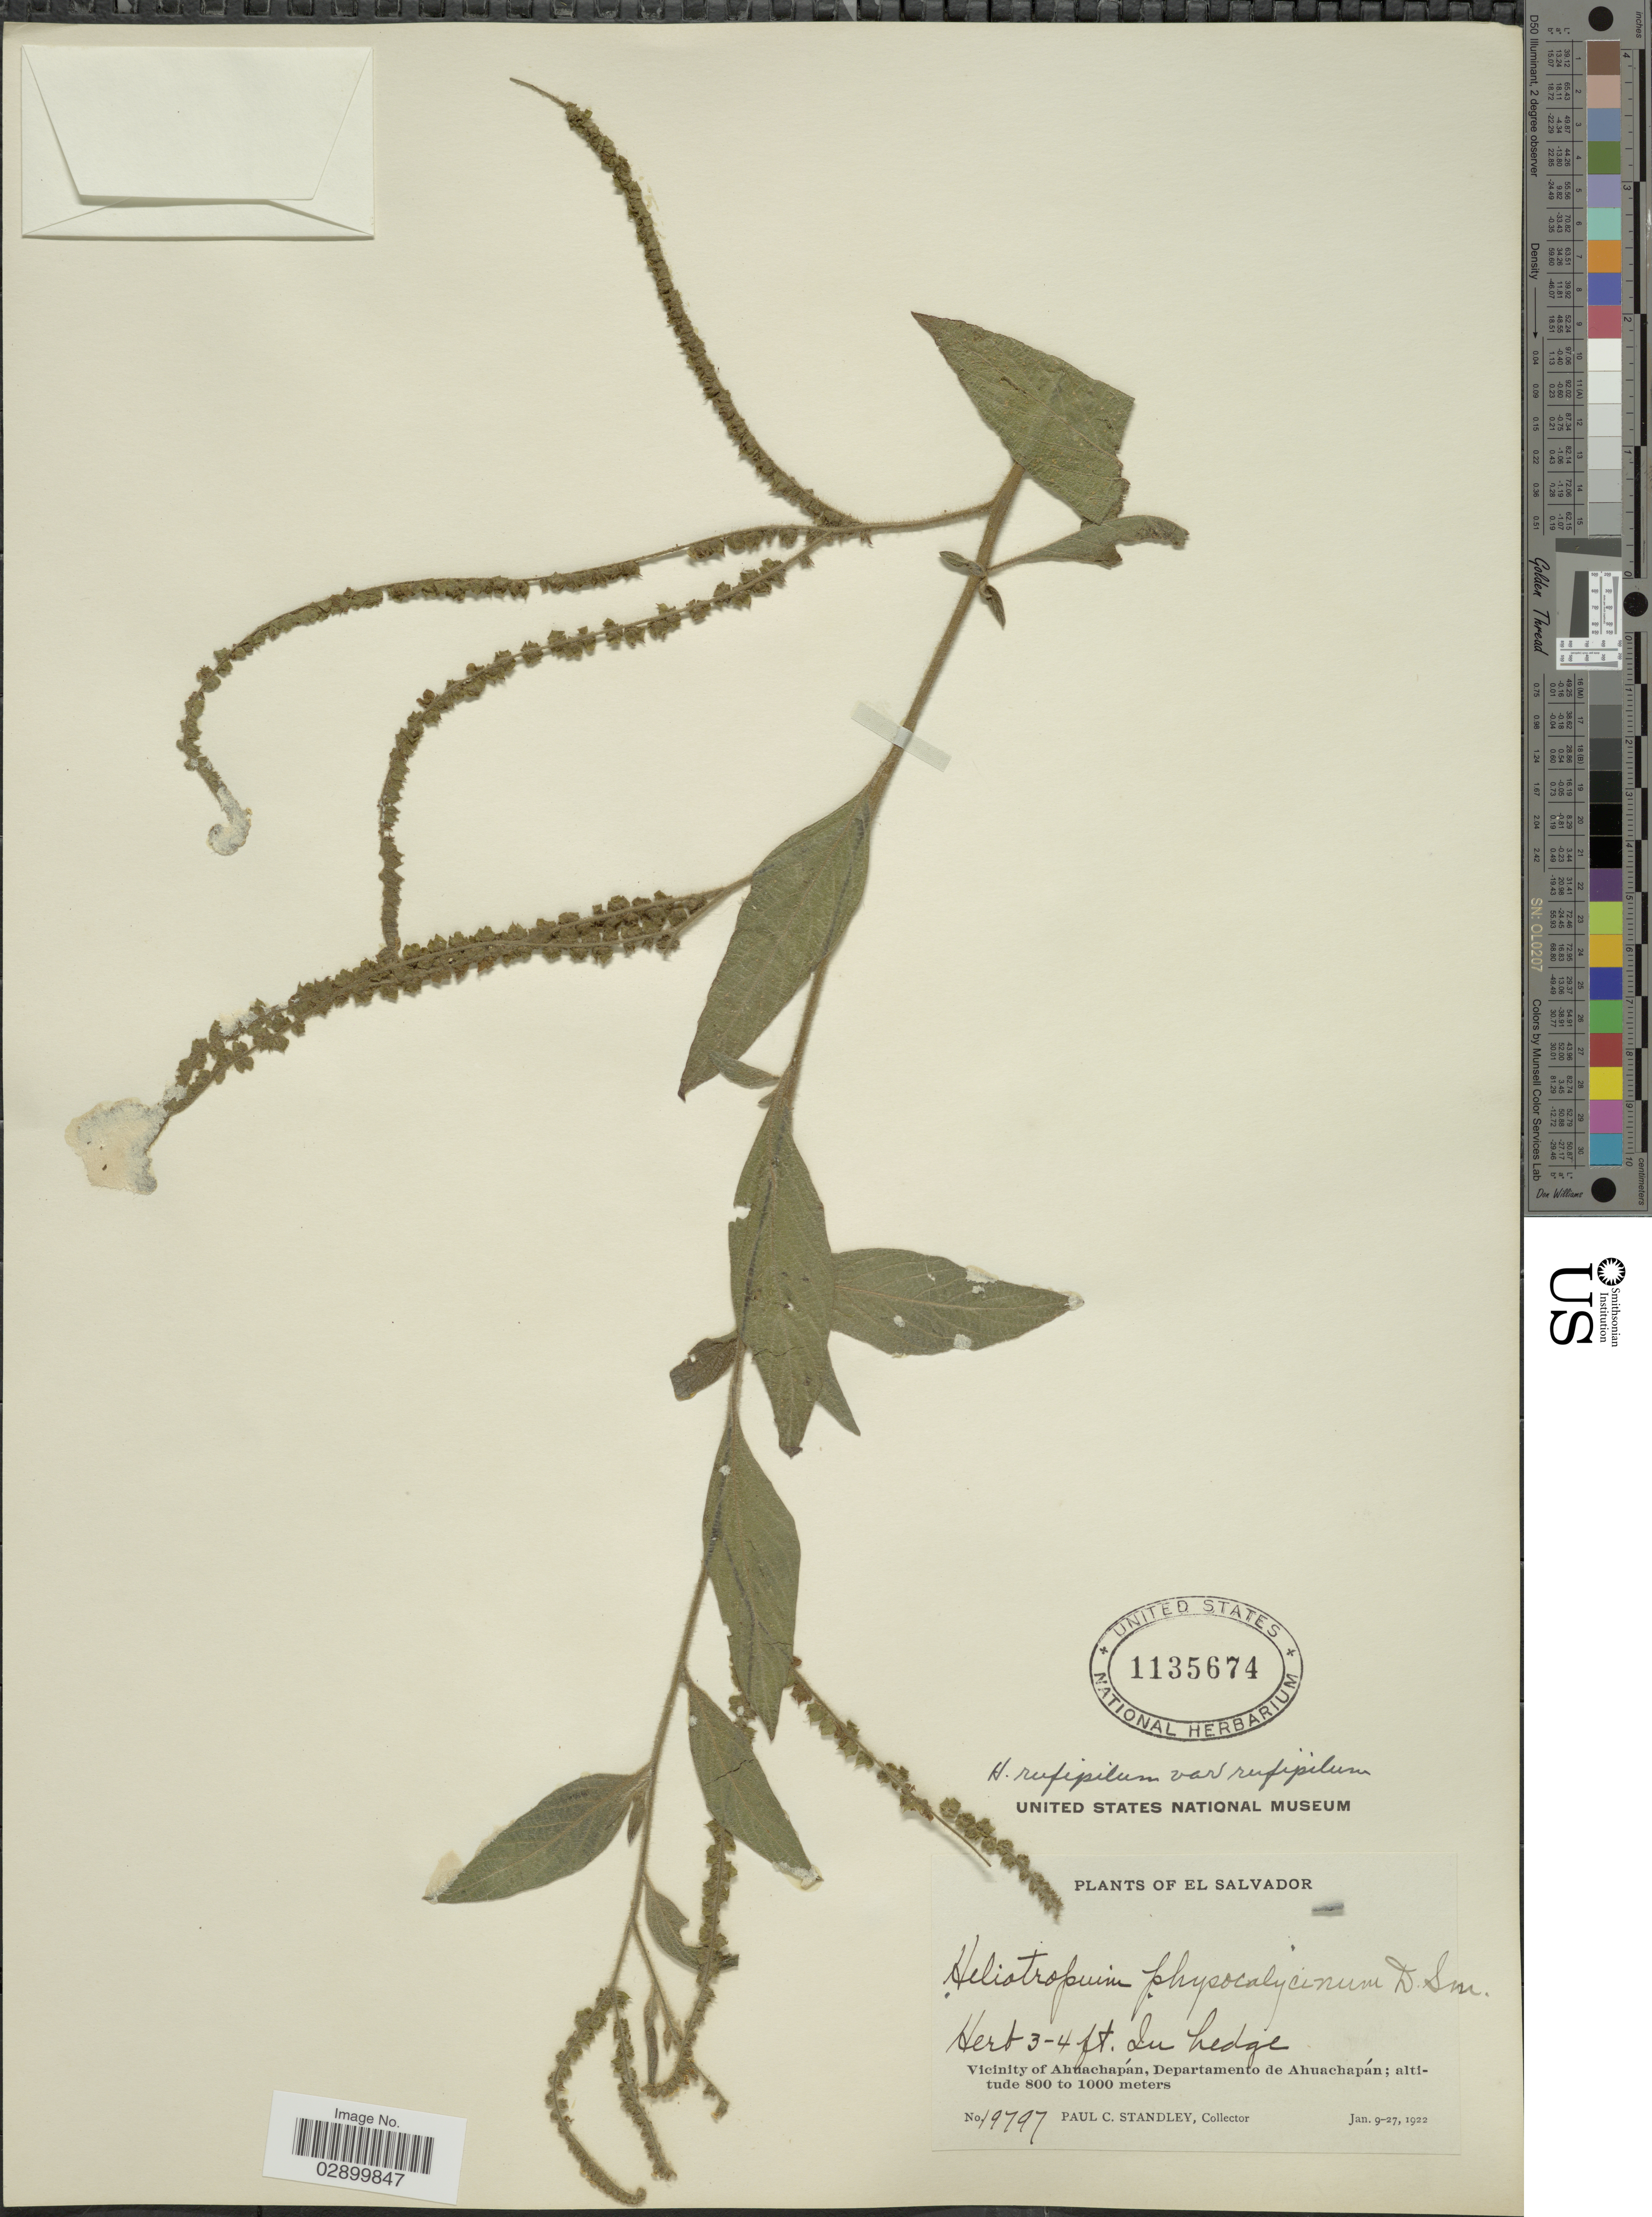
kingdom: Plantae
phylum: Tracheophyta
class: Magnoliopsida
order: Boraginales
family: Heliotropiaceae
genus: Heliotropium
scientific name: Heliotropium rufipilum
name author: (Benth.) I.M. Johnst.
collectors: P. C. Standley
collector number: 19797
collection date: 1922-01-09/1922-01-27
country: El Salvador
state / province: Ahuachapan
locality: Vicinity of Ahuachapán, Departamento de Ahuachapán.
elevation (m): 800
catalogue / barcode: US 1135674